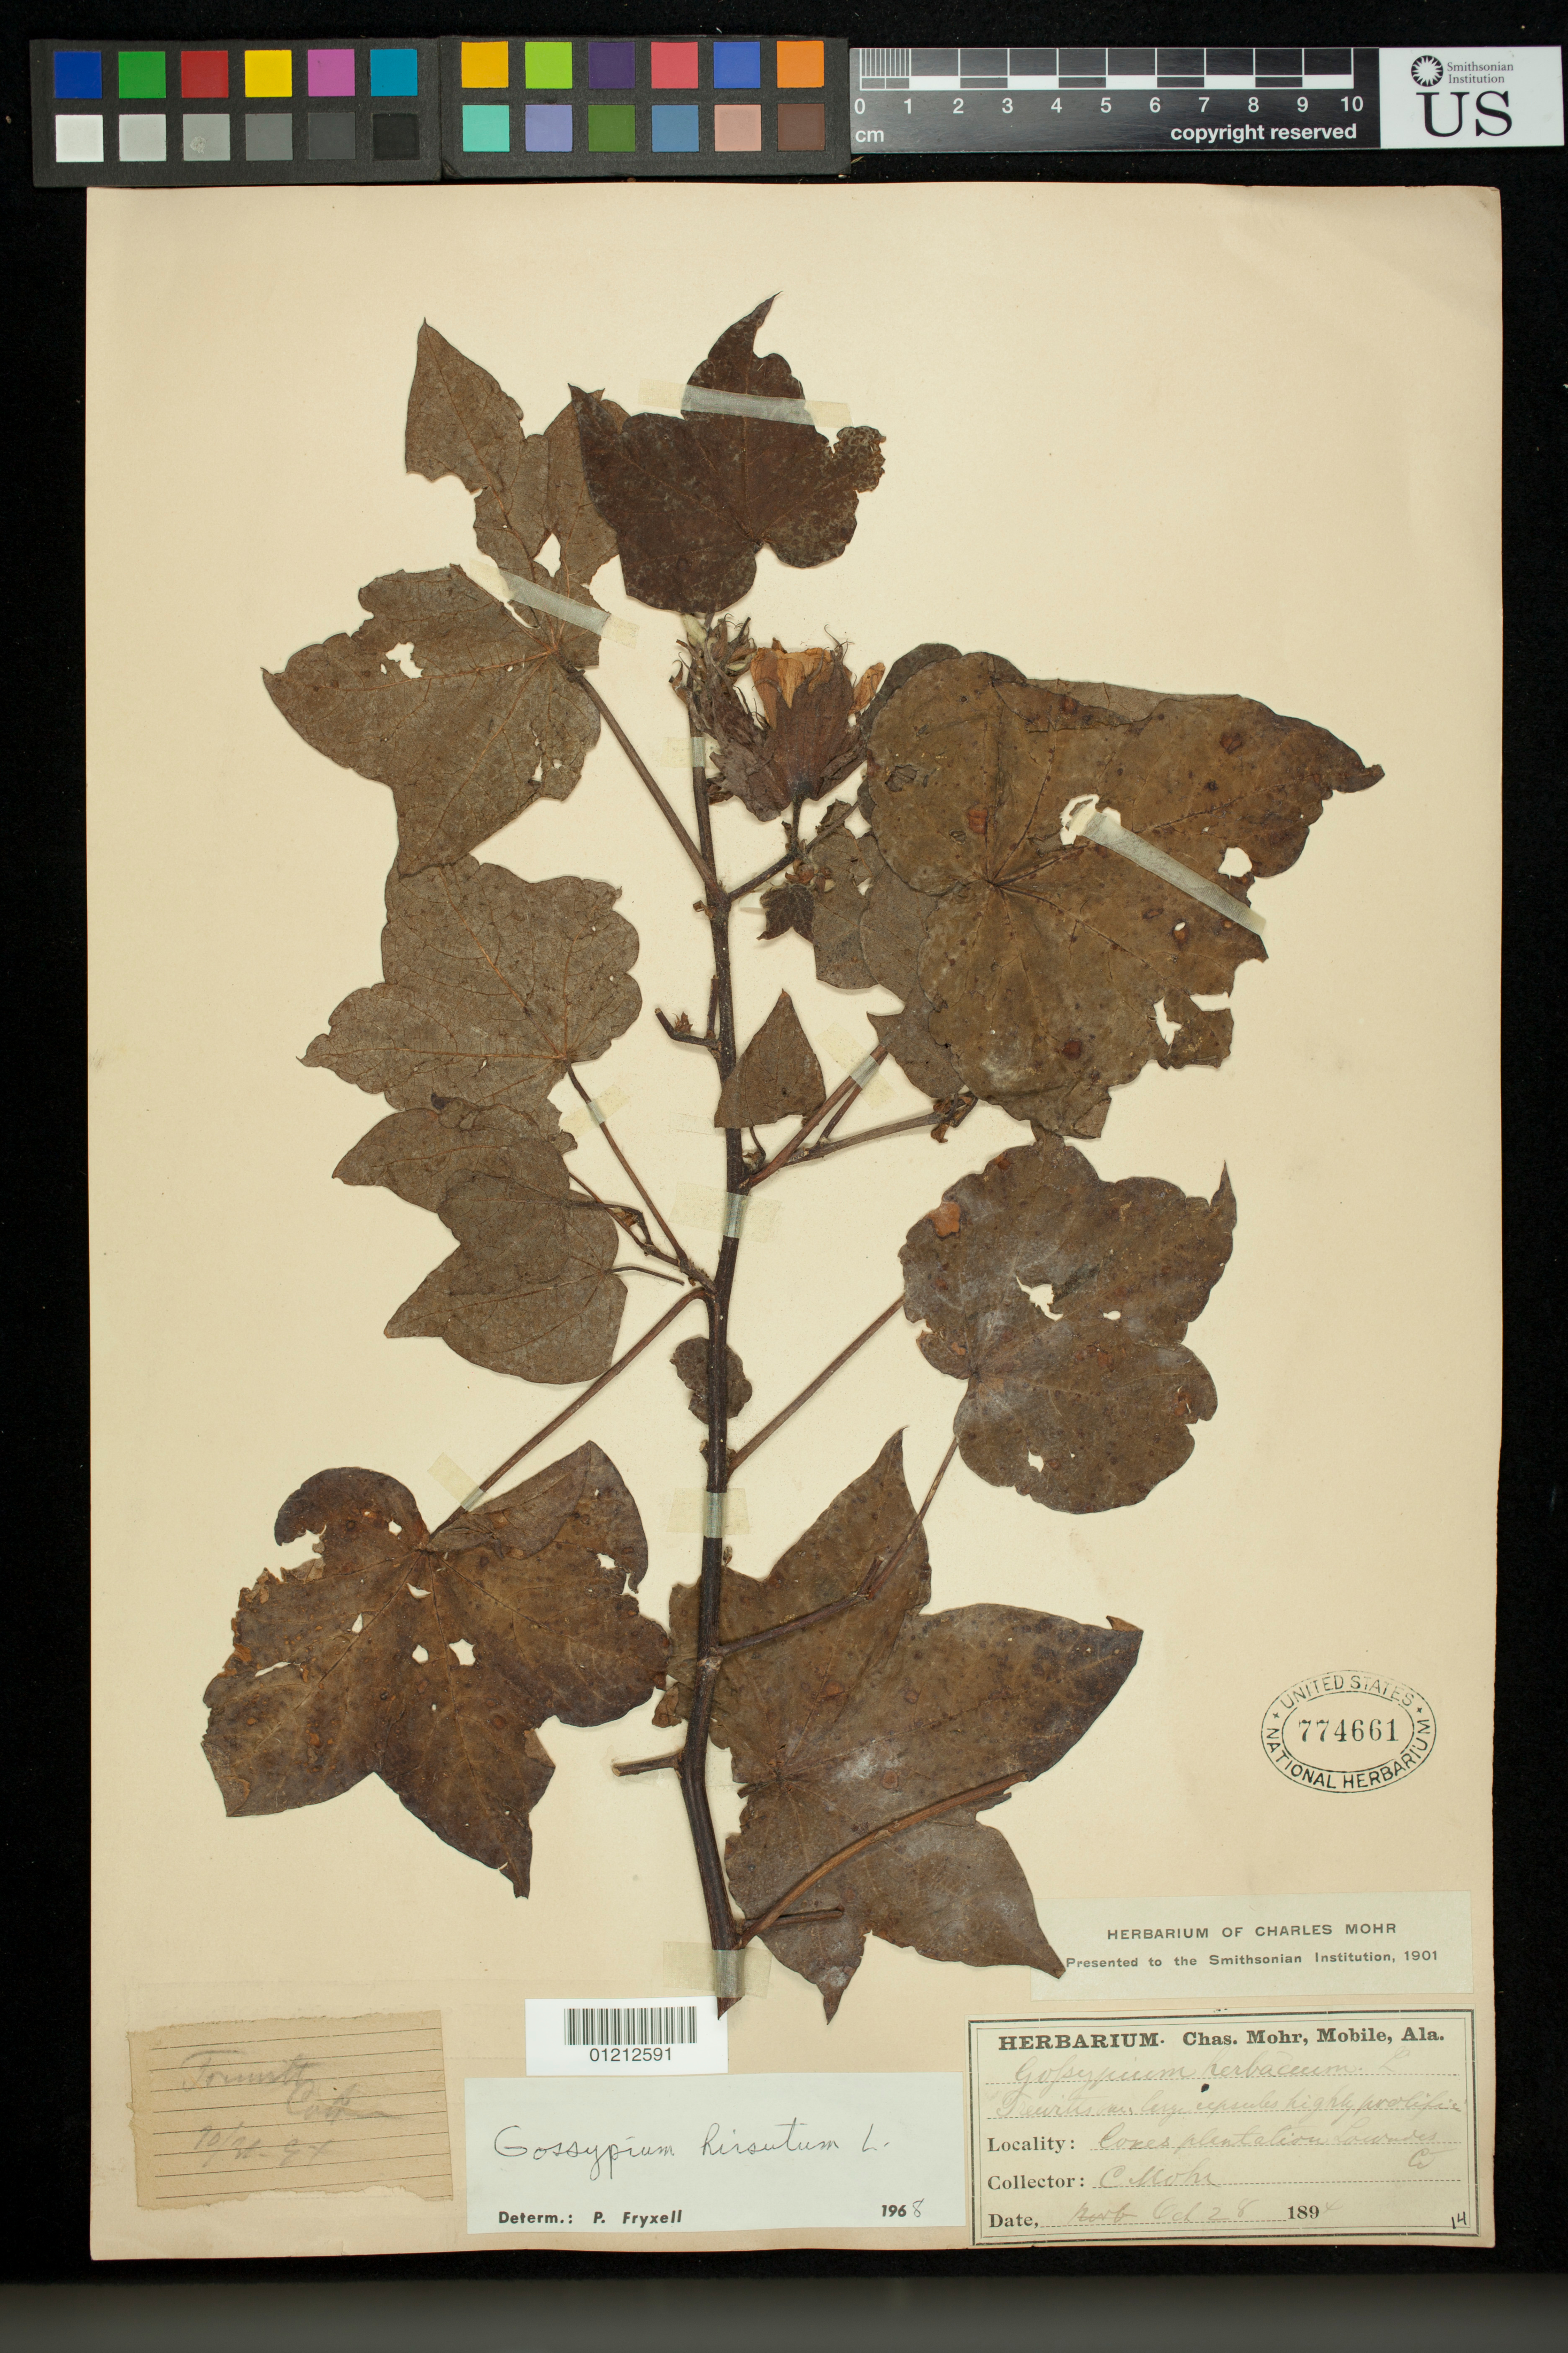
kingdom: Plantae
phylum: Tracheophyta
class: Magnoliopsida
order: Malvales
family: Malvaceae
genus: Gossypium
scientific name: Gossypium hirsutum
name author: L.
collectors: Cillohi, --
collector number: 14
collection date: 1894-10-28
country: United States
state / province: Alabama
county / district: Mobile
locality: Mobile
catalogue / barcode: US 774661